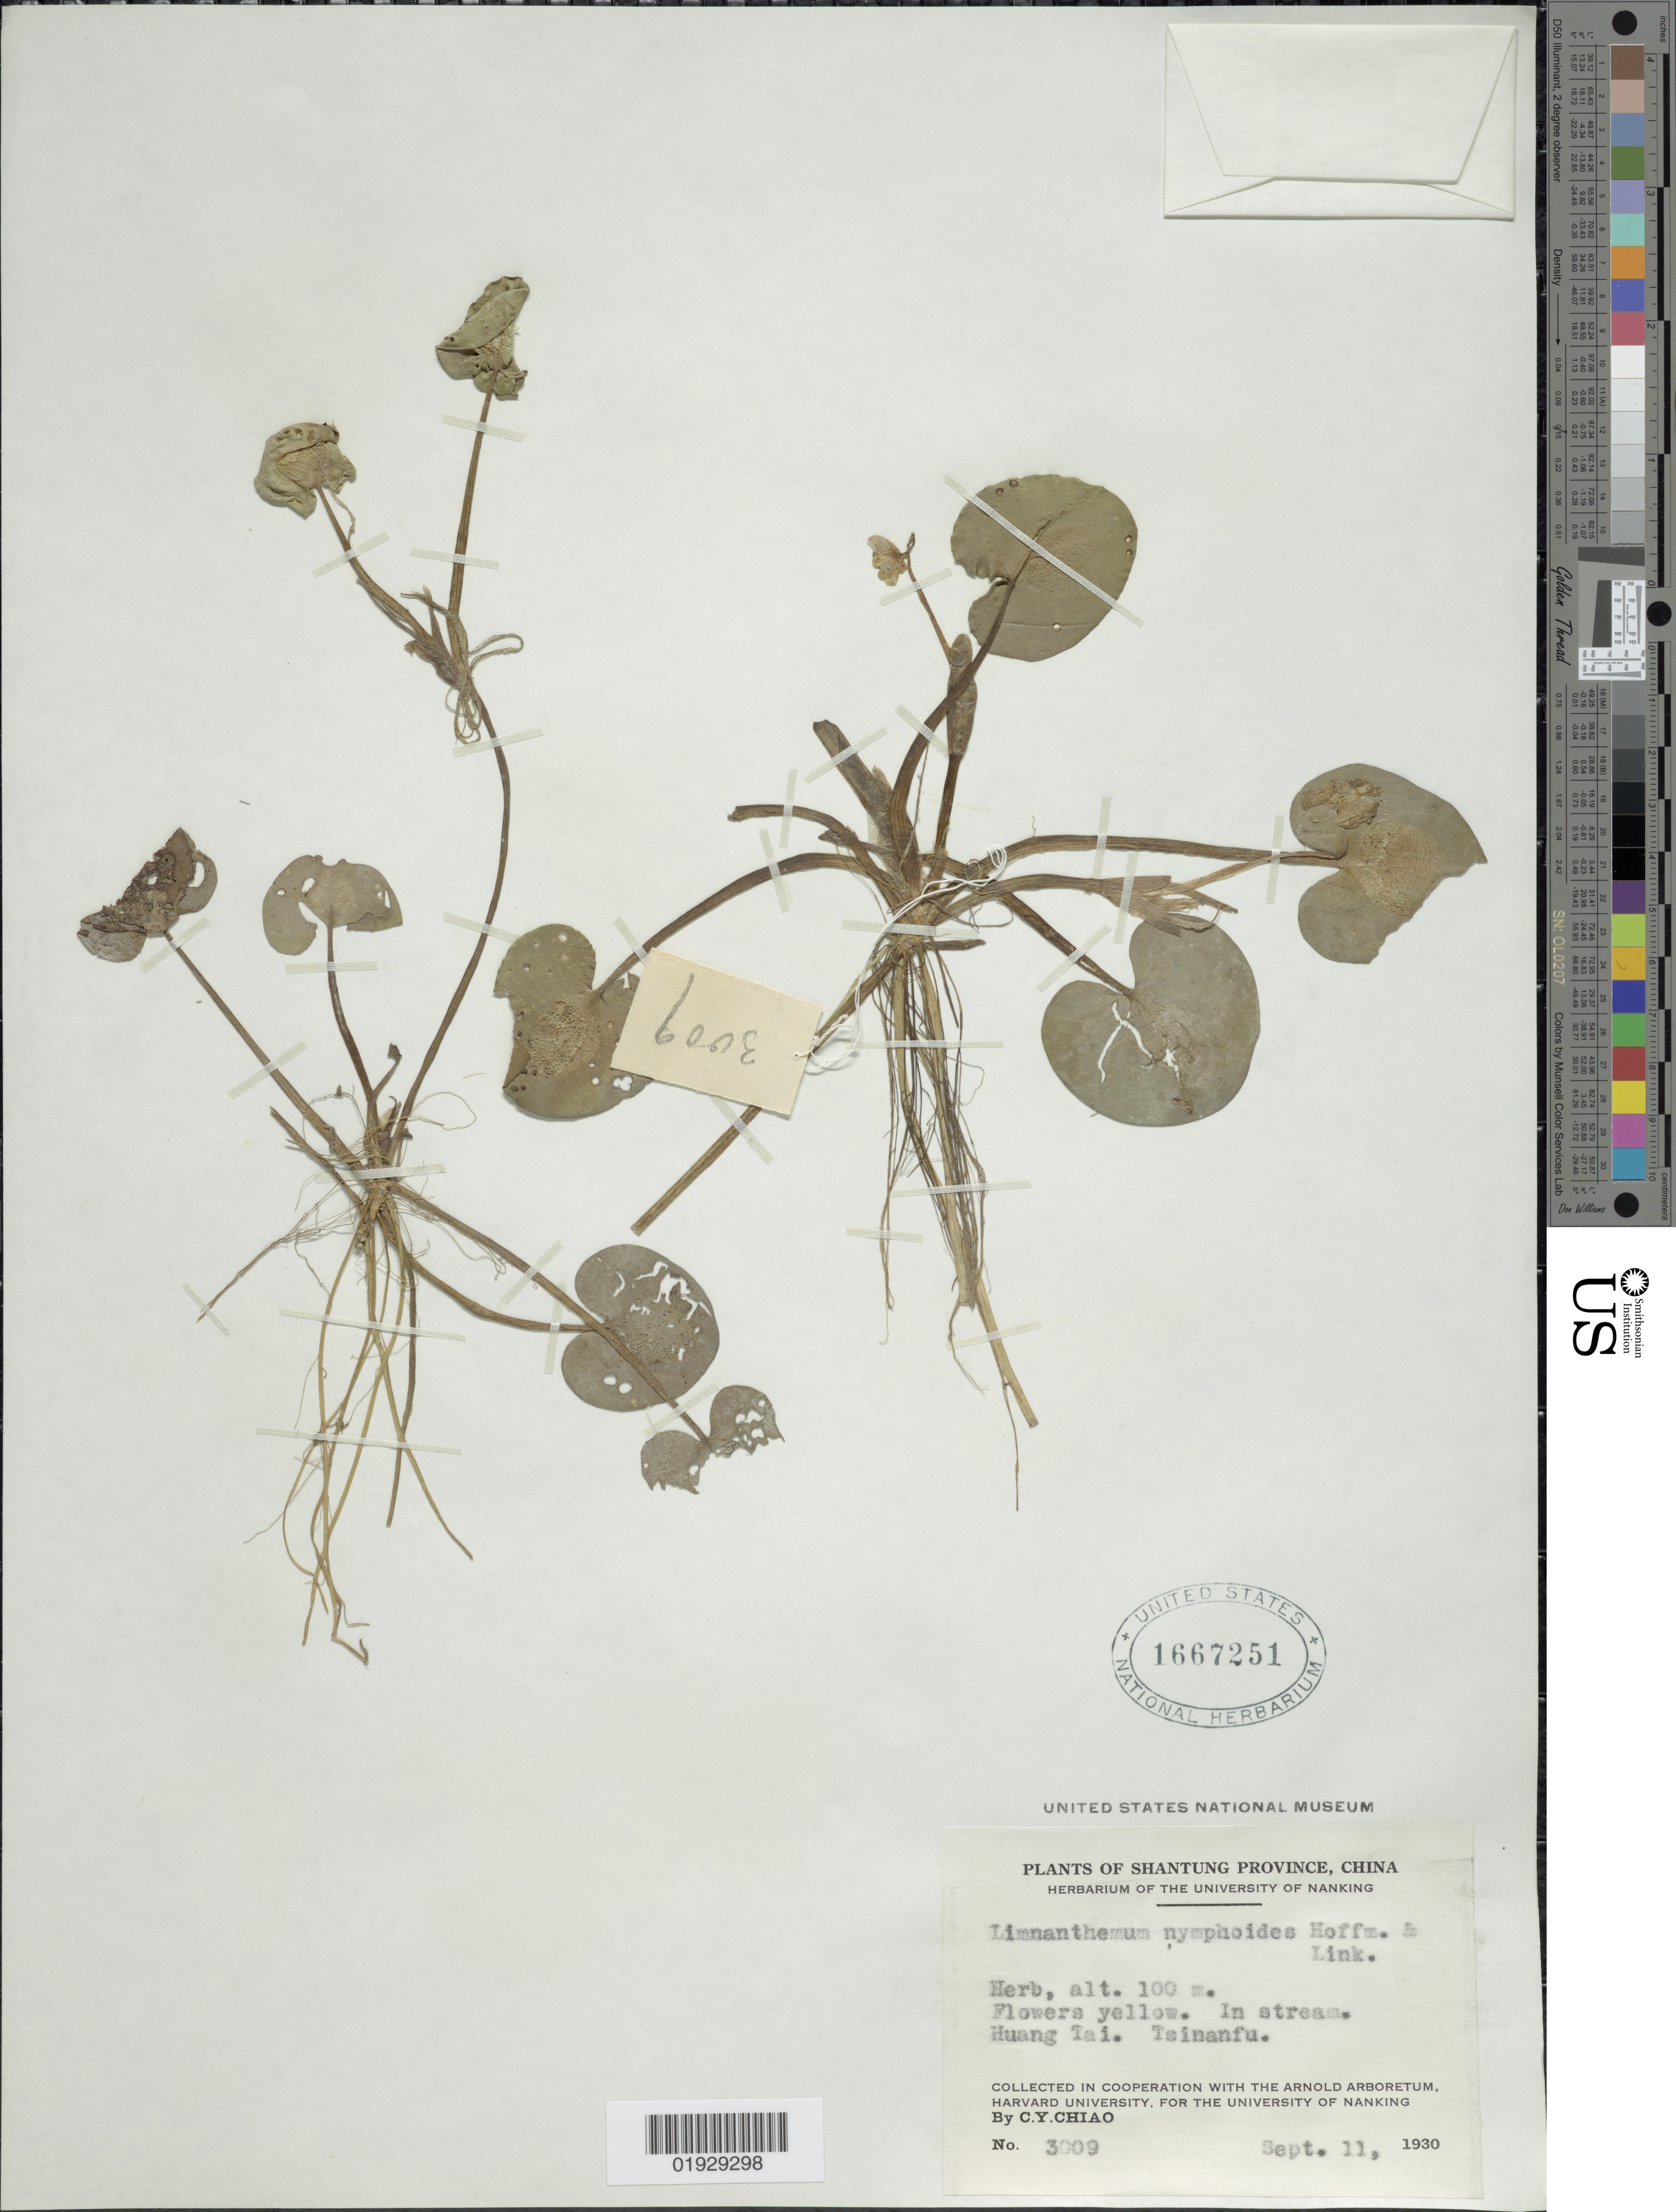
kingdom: Plantae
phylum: Tracheophyta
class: Magnoliopsida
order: Asterales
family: Menyanthaceae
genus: Nymphoides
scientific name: Nymphoides peltata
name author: (J.F. Gmel.) Britton & Rendle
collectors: C. Y. Chiao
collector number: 3009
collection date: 1930-09-11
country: China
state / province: Shandong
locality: Shantung Province. Huang Tai. Tsinanfu.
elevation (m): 100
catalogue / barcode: US 1667251